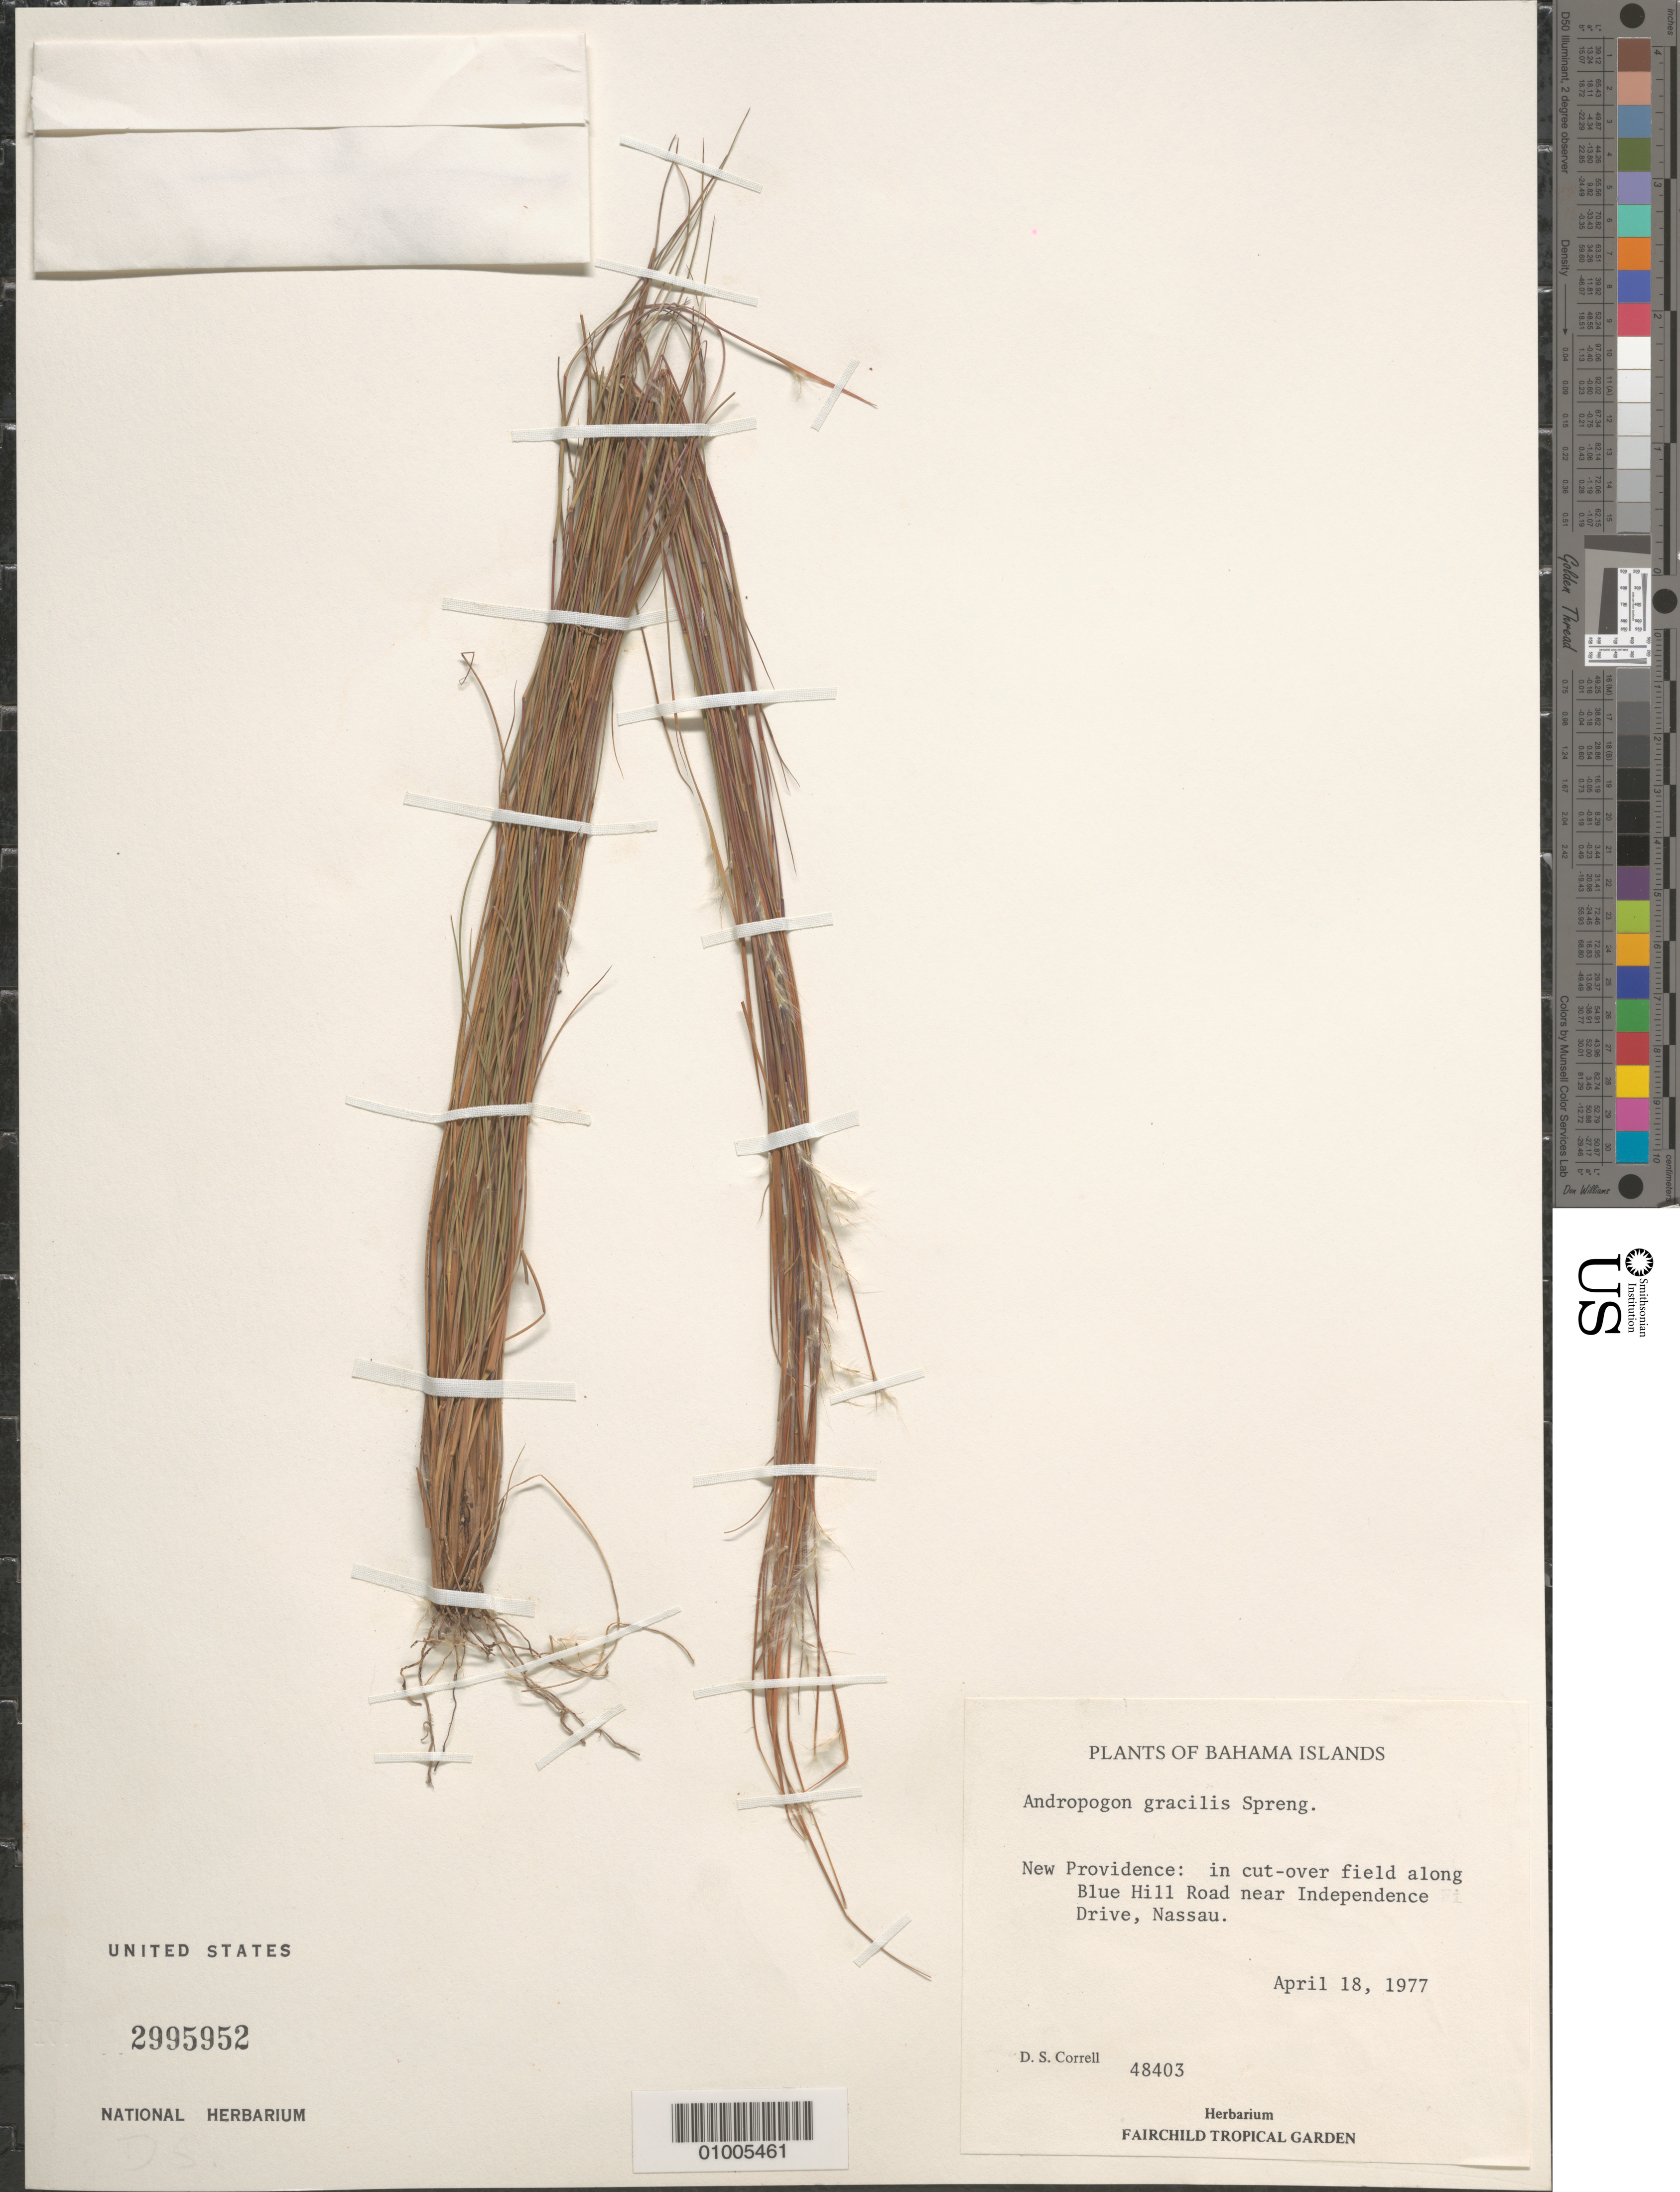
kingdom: Plantae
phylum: Tracheophyta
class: Liliopsida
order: Poales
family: Poaceae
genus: Andropogon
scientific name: Andropogon gracilis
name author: Spreng.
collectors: D. S. Correll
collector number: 48303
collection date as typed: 18 Apr 1977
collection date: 1977-04-18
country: Bahamas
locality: New Providence: in cut-over field along Blue Hill Road near Independence Drive, Nassau.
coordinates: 0 N, 0 E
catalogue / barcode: US 2995952